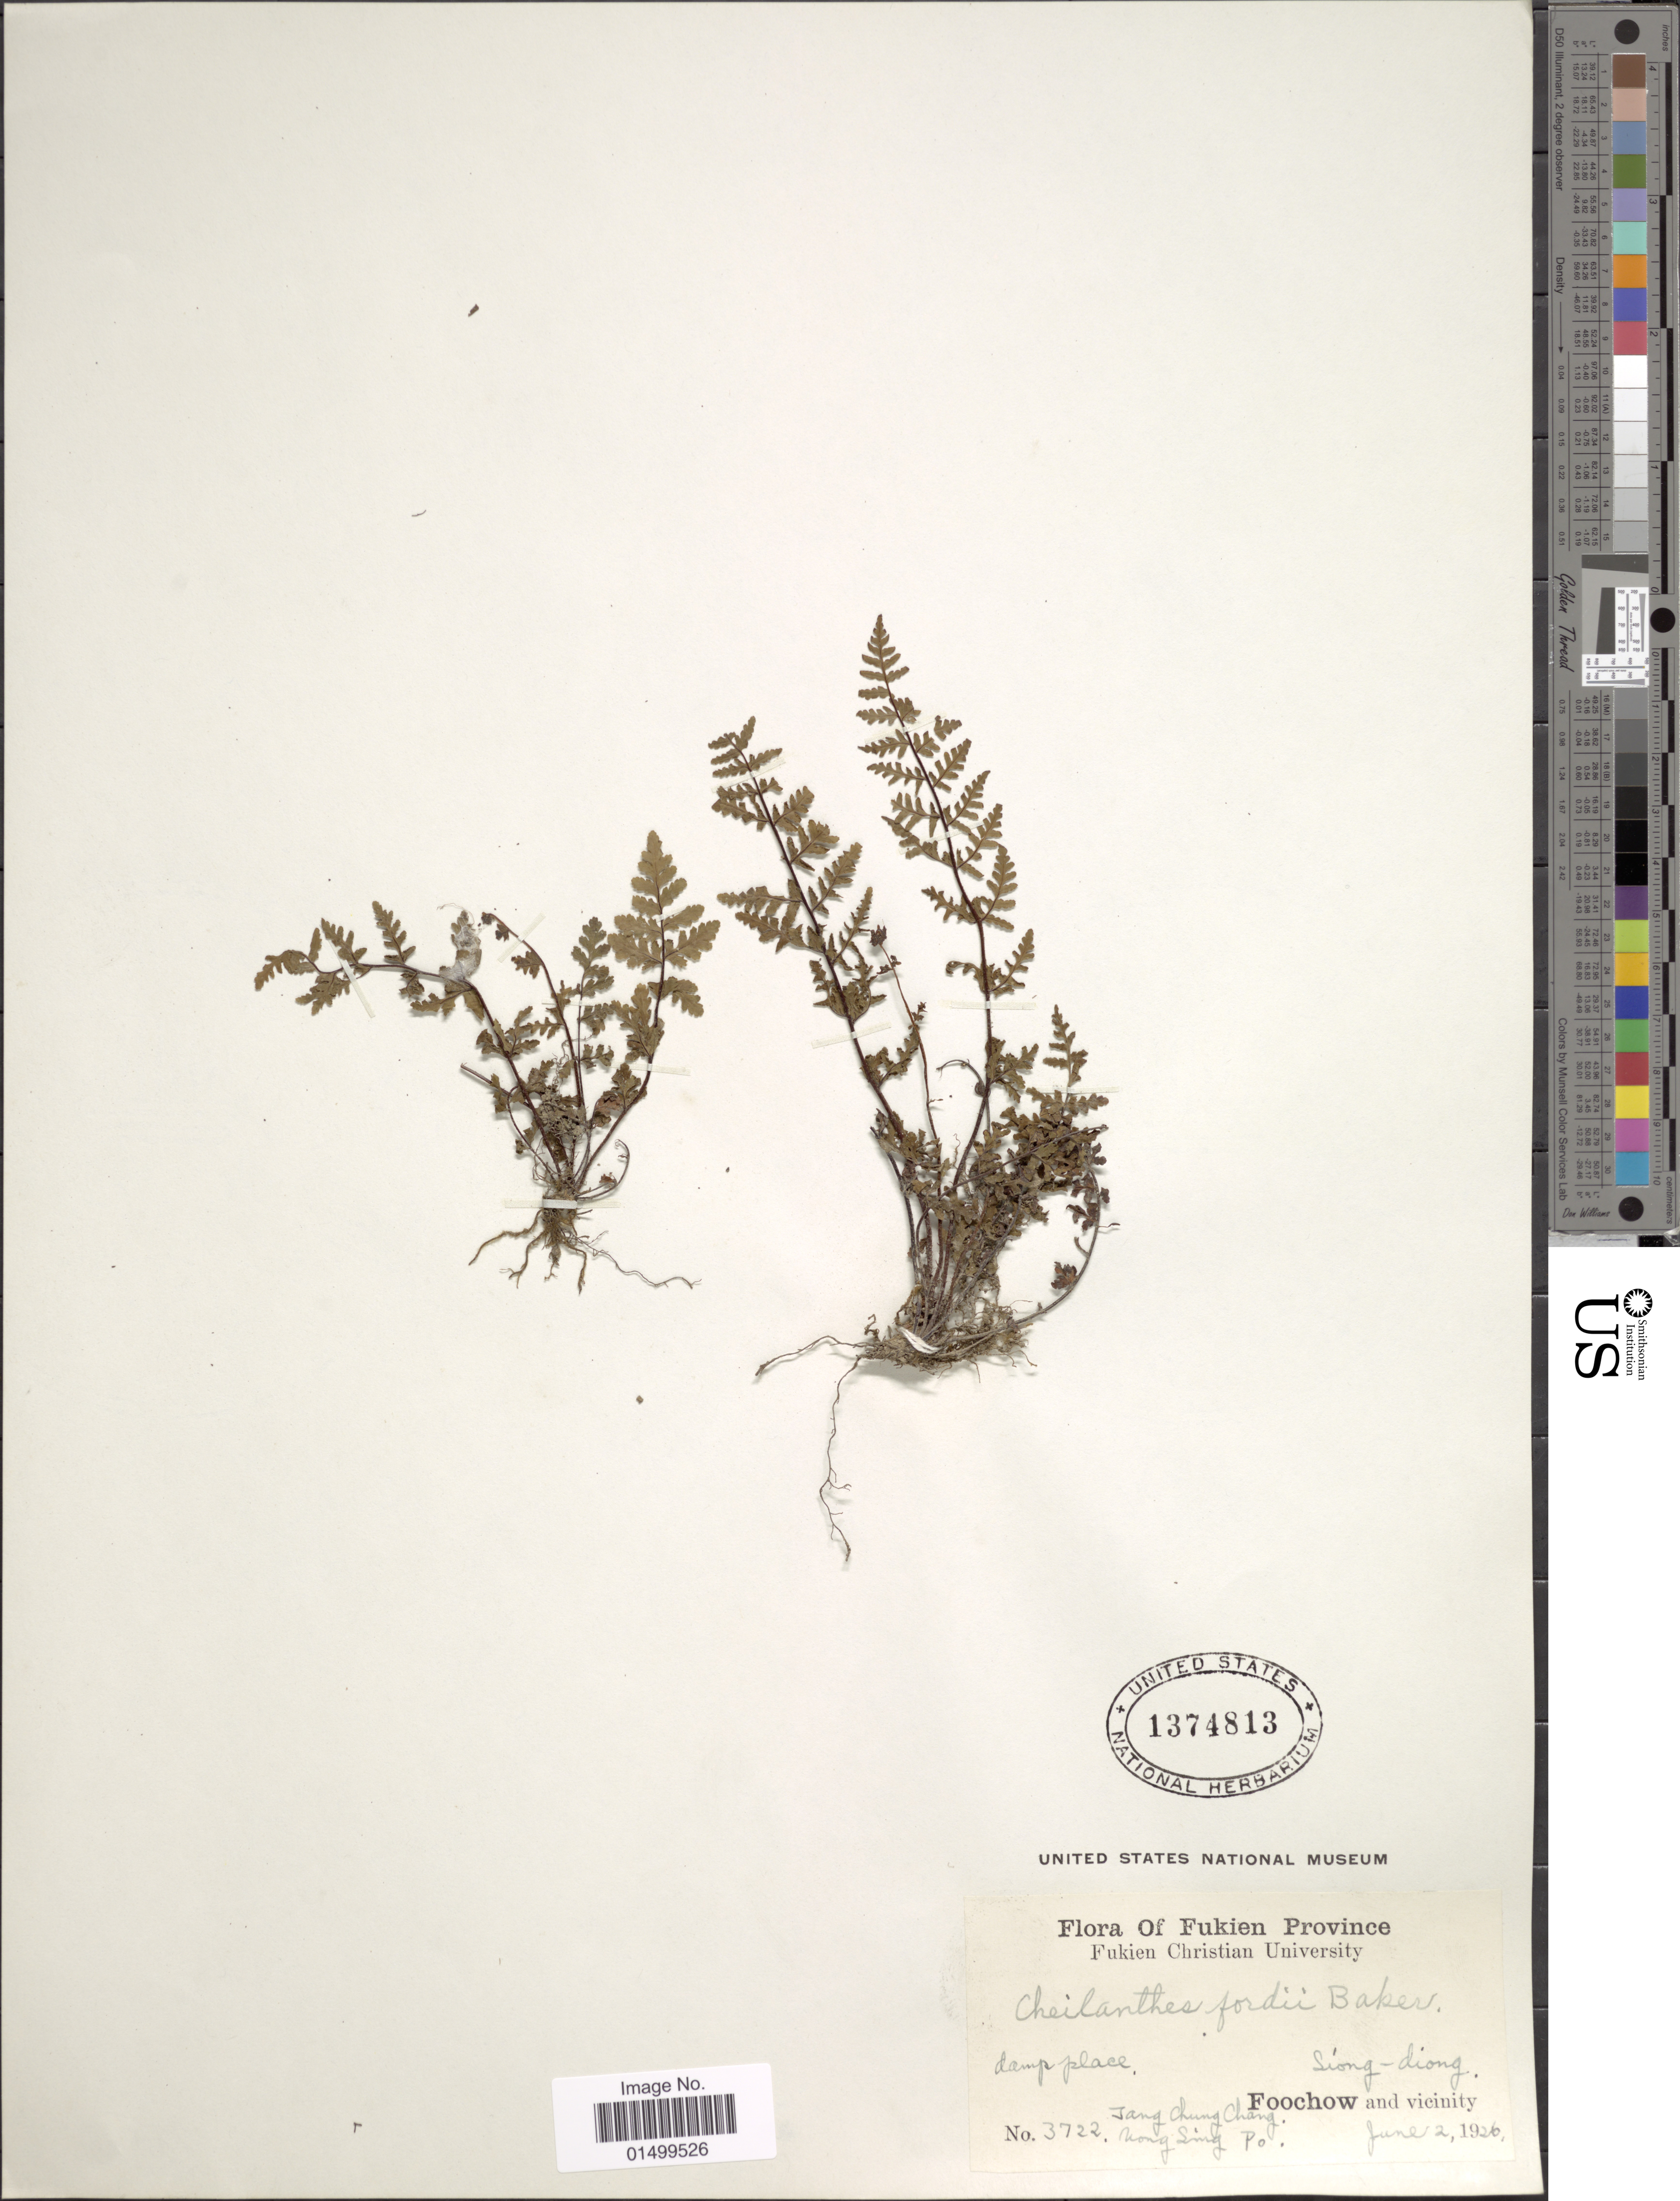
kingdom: Plantae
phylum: Tracheophyta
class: Polypodiopsida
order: Polypodiales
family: Pteridaceae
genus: Cheilanthes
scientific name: Cheilanthes chusana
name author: Hook.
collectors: C. C. Tang & W. Sing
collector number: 3722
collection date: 1926-06-02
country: China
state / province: Fujian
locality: Fukien Province, Foochow and vicinity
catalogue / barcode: US 1374813